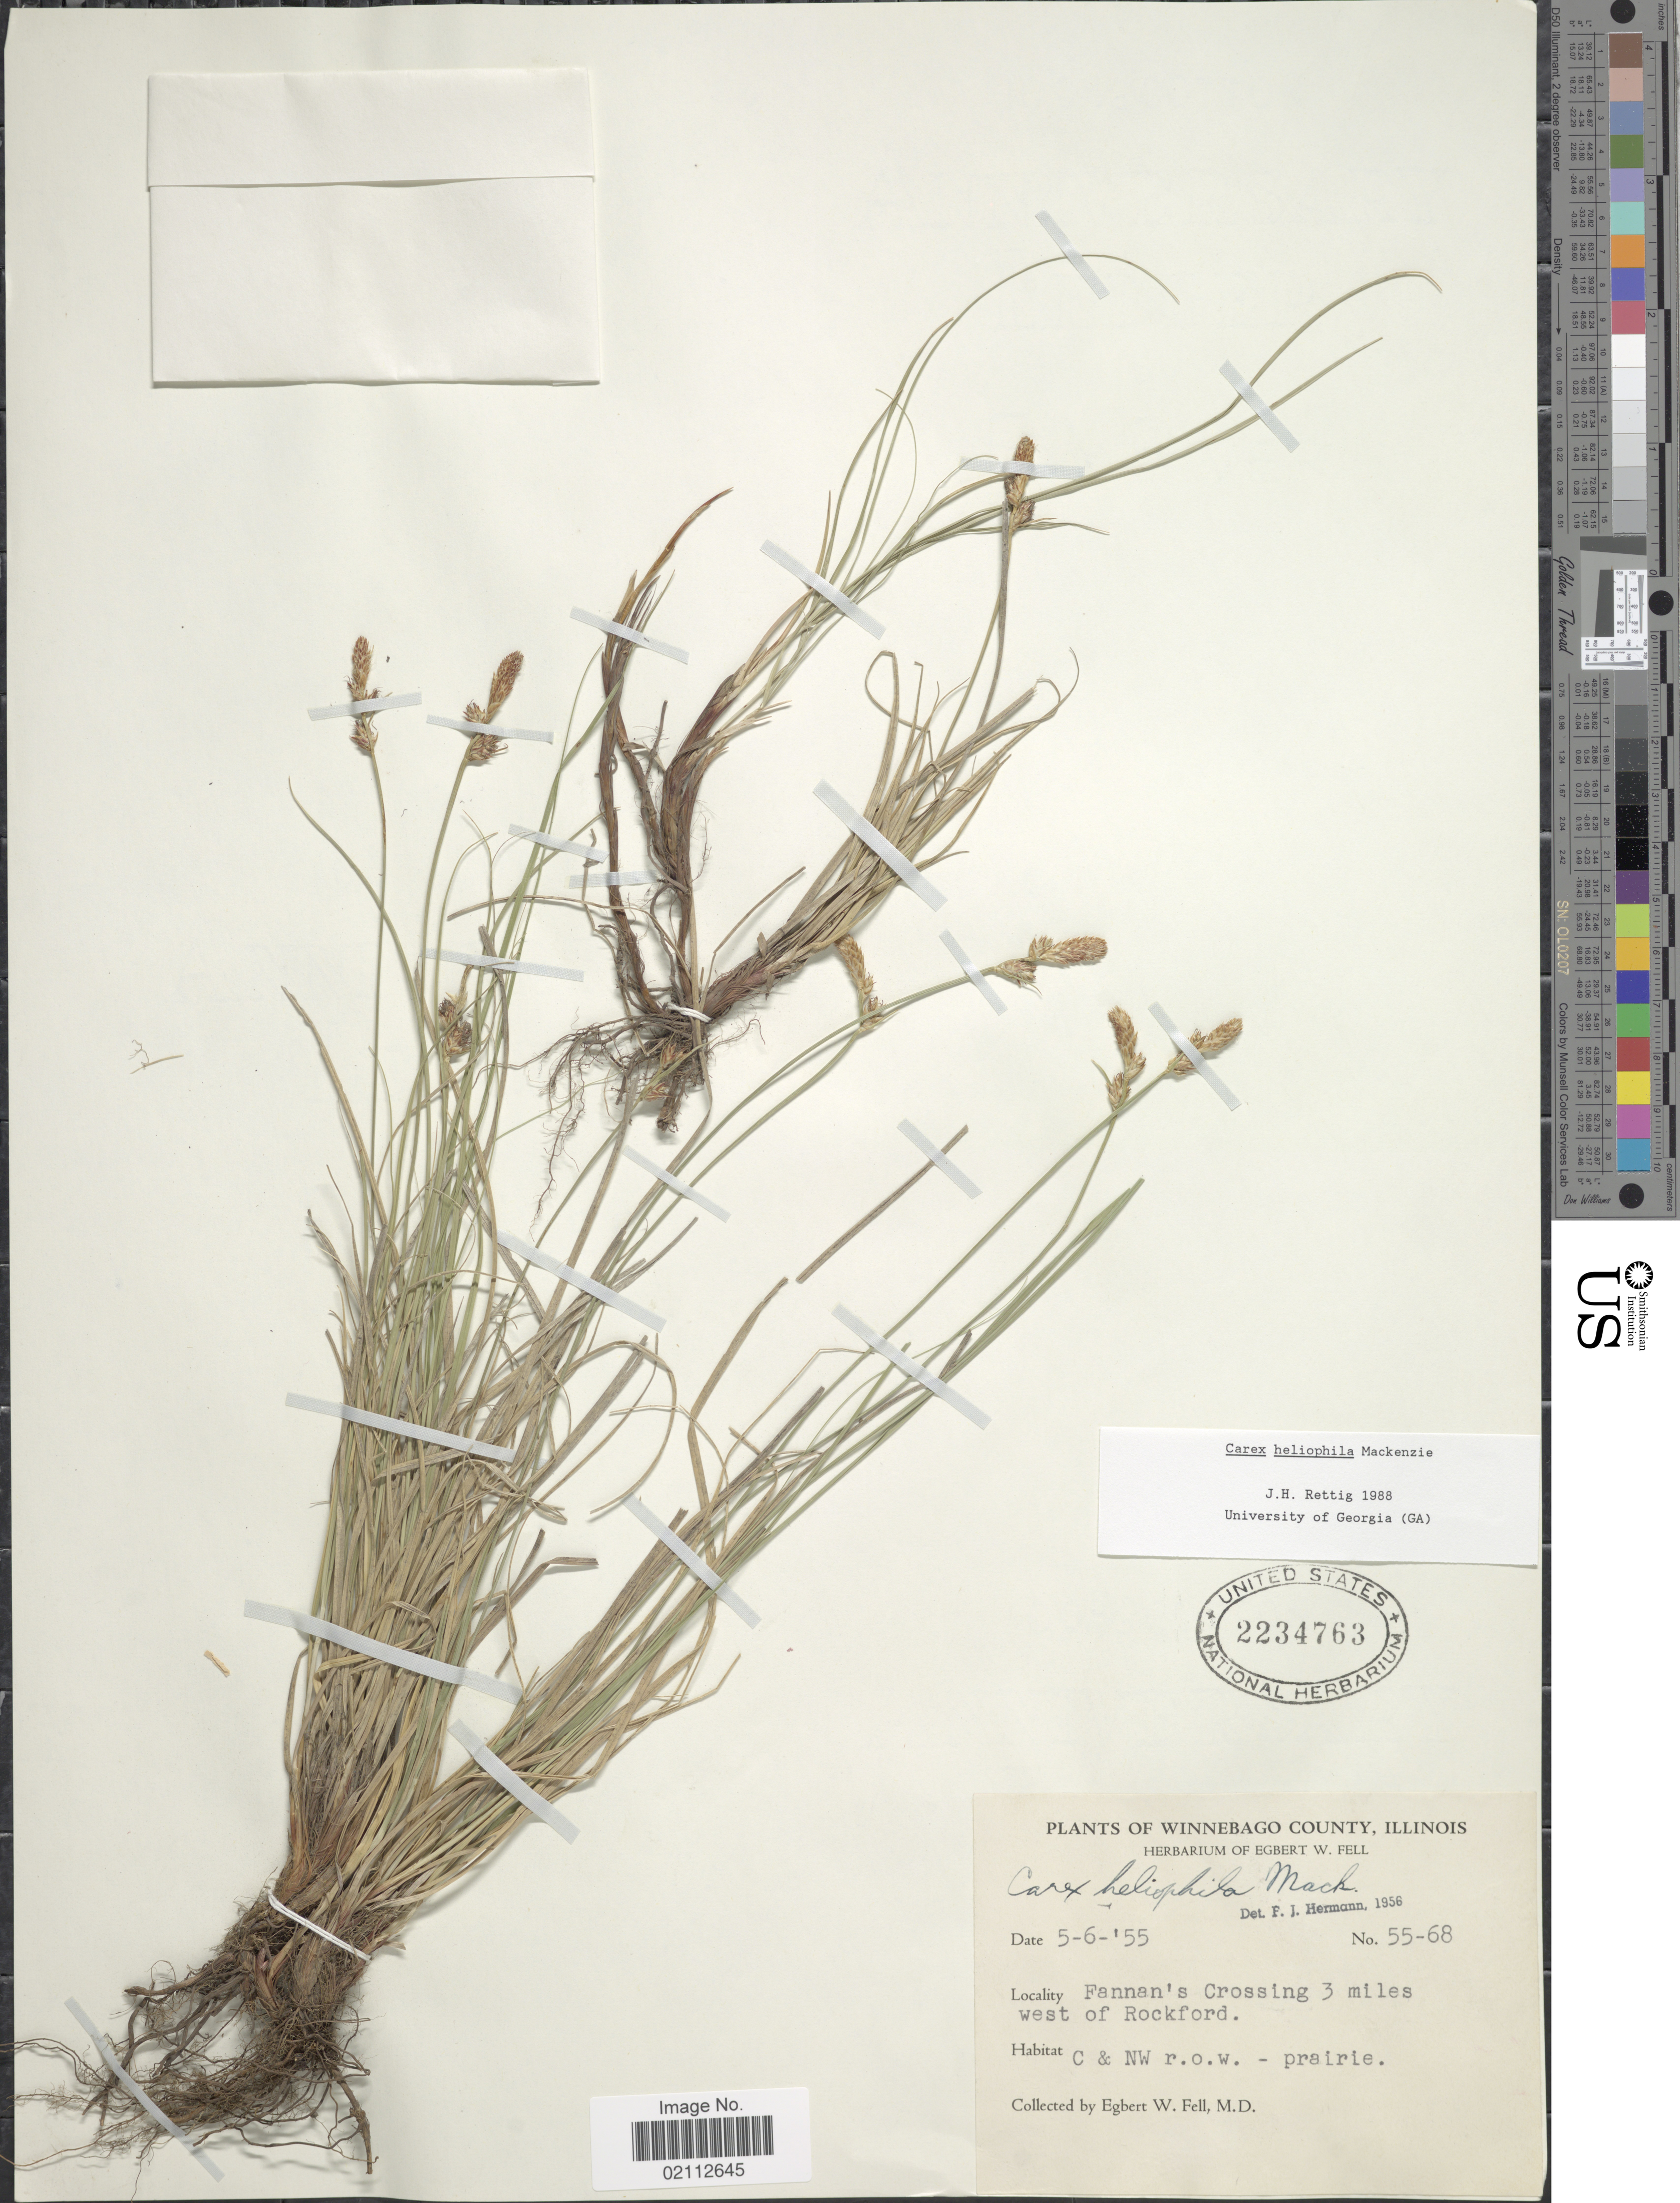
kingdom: Plantae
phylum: Tracheophyta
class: Liliopsida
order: Poales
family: Cyperaceae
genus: Carex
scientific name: Carex heliophila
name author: Mack.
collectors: E. Fell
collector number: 55-68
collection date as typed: Transcribed d/m/y: 6/5/55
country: United States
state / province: Illinois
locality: Winnebago County, Fannan's Crossing 3 miles west of Rockford, C & NW r.o.w.-prairie.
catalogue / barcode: US 2234763